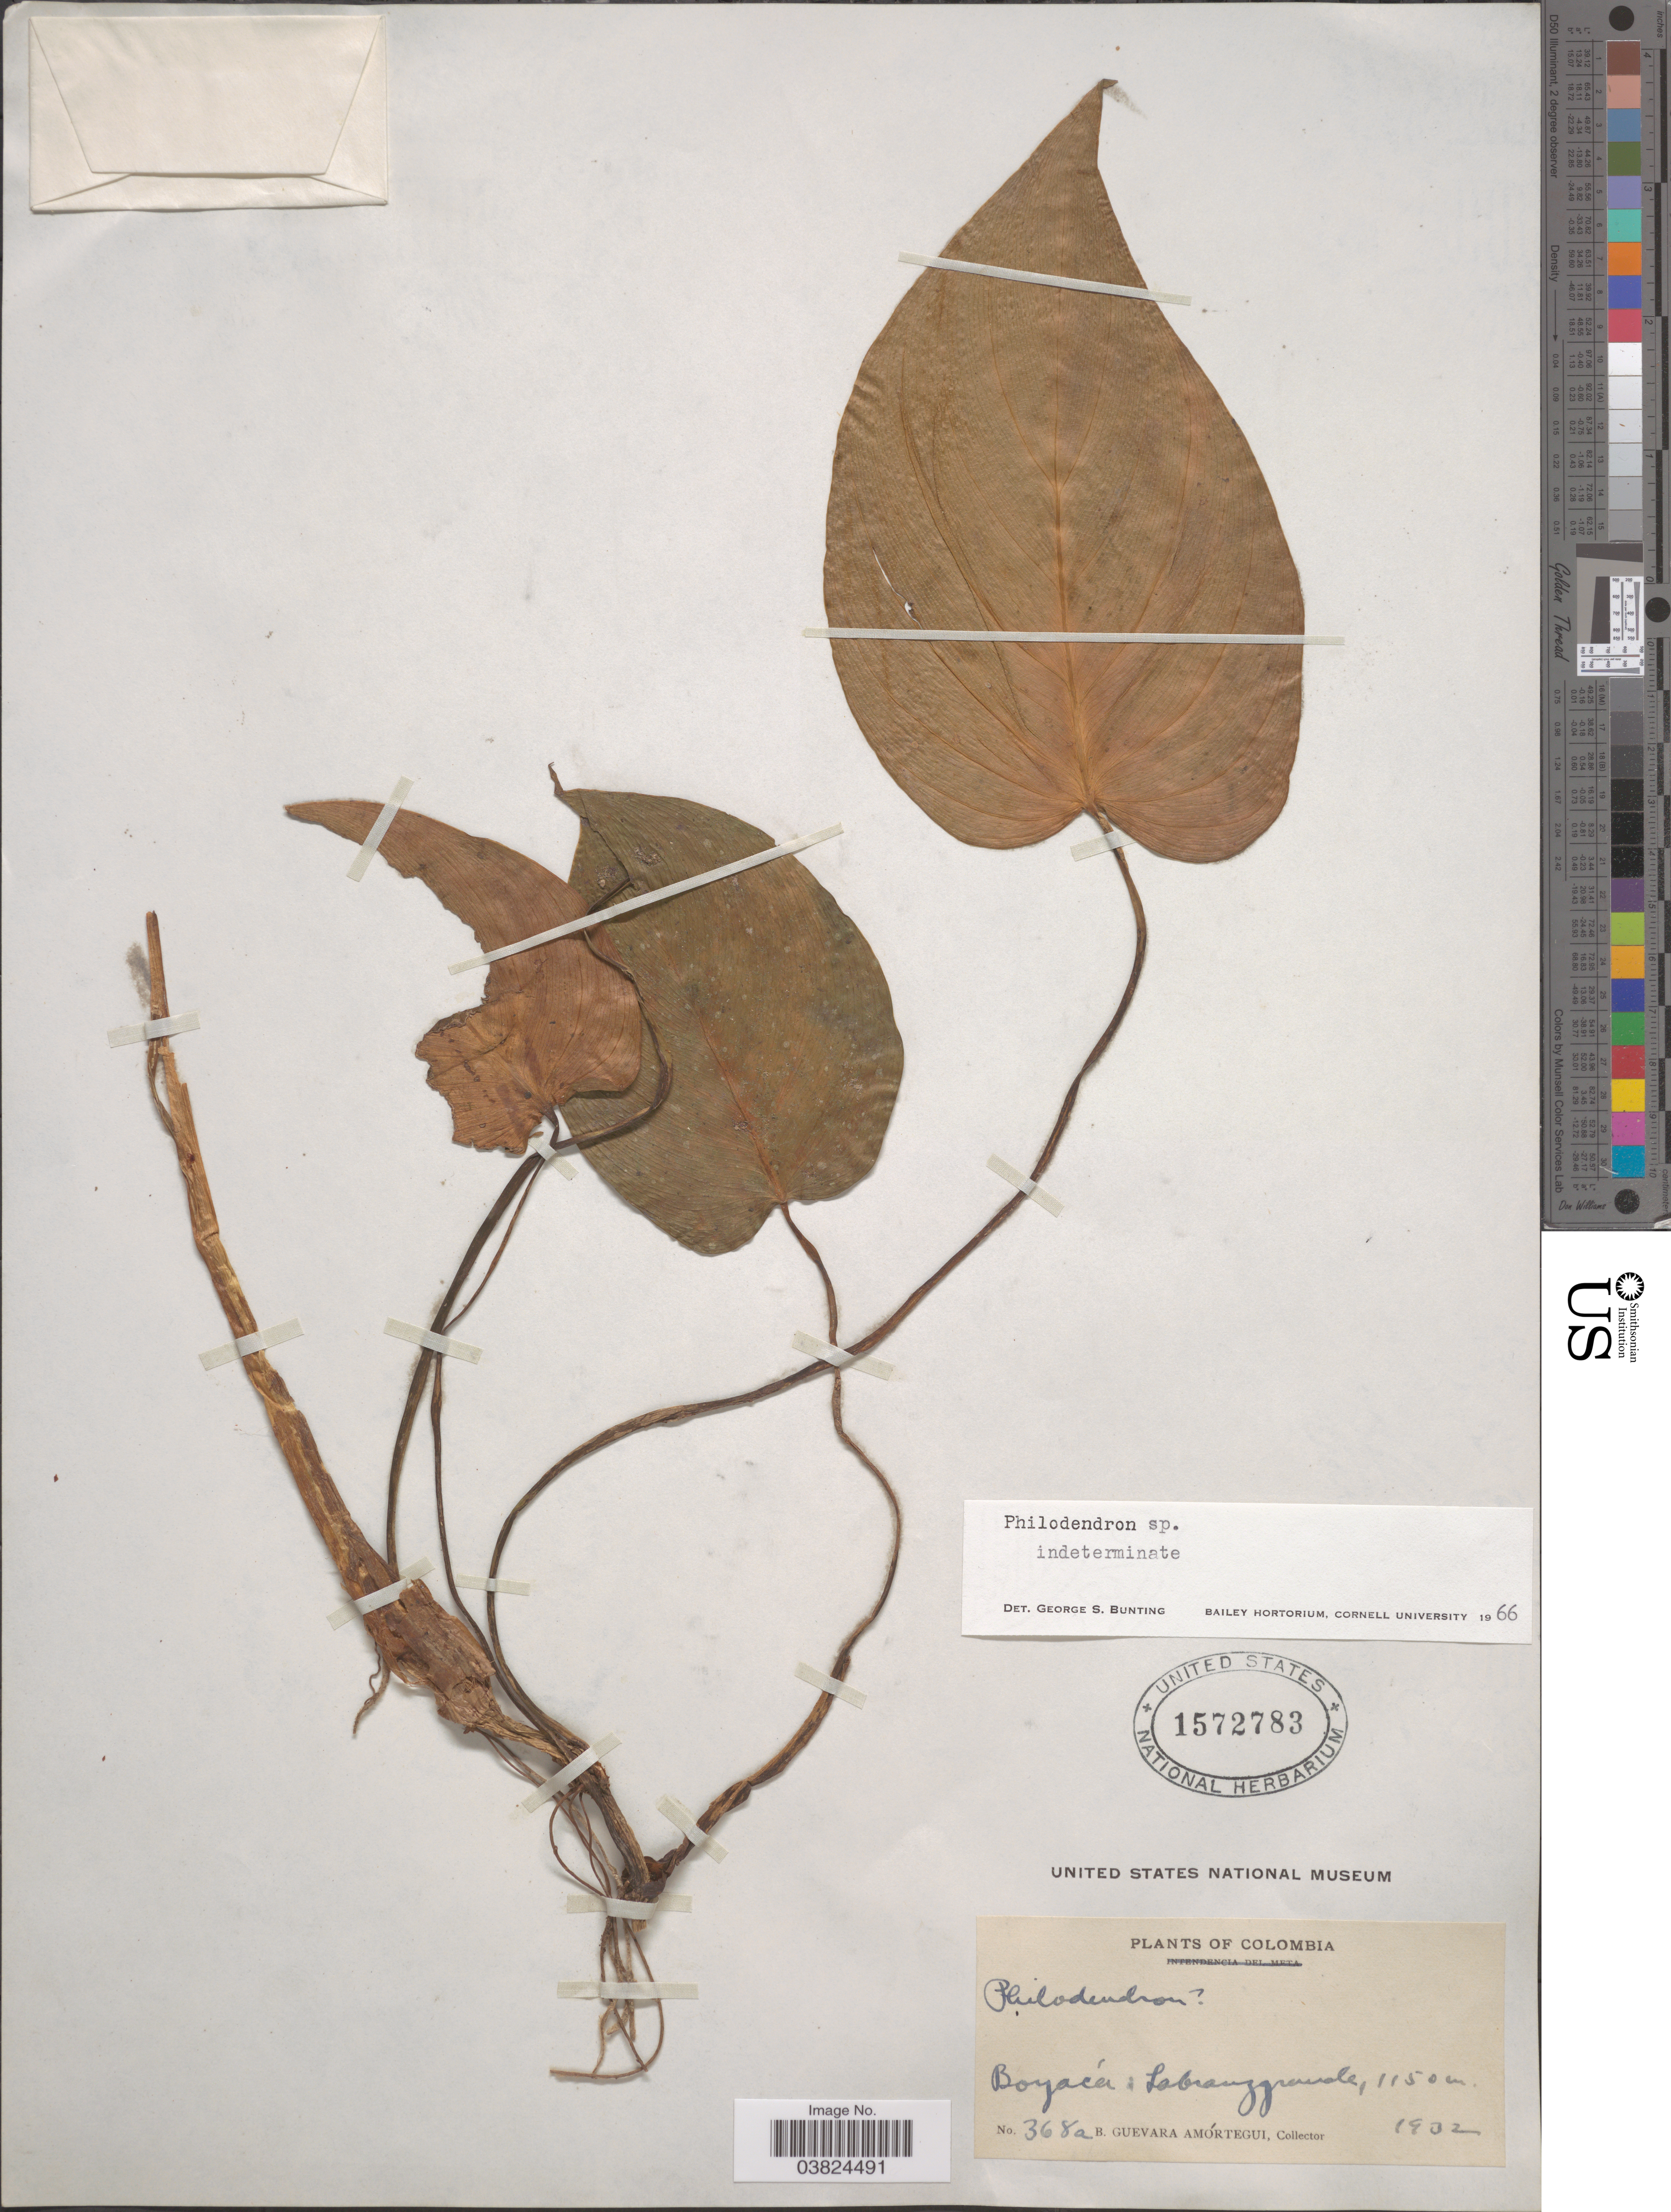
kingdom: Plantae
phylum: Tracheophyta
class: Liliopsida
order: Alismatales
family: Araceae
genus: Philodendron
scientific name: Philodendron sp.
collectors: B. Guevara Amortegui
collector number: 368a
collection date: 1902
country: Colombia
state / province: Boyacá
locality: Labranzgrande.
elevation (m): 1150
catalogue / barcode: US 1572783